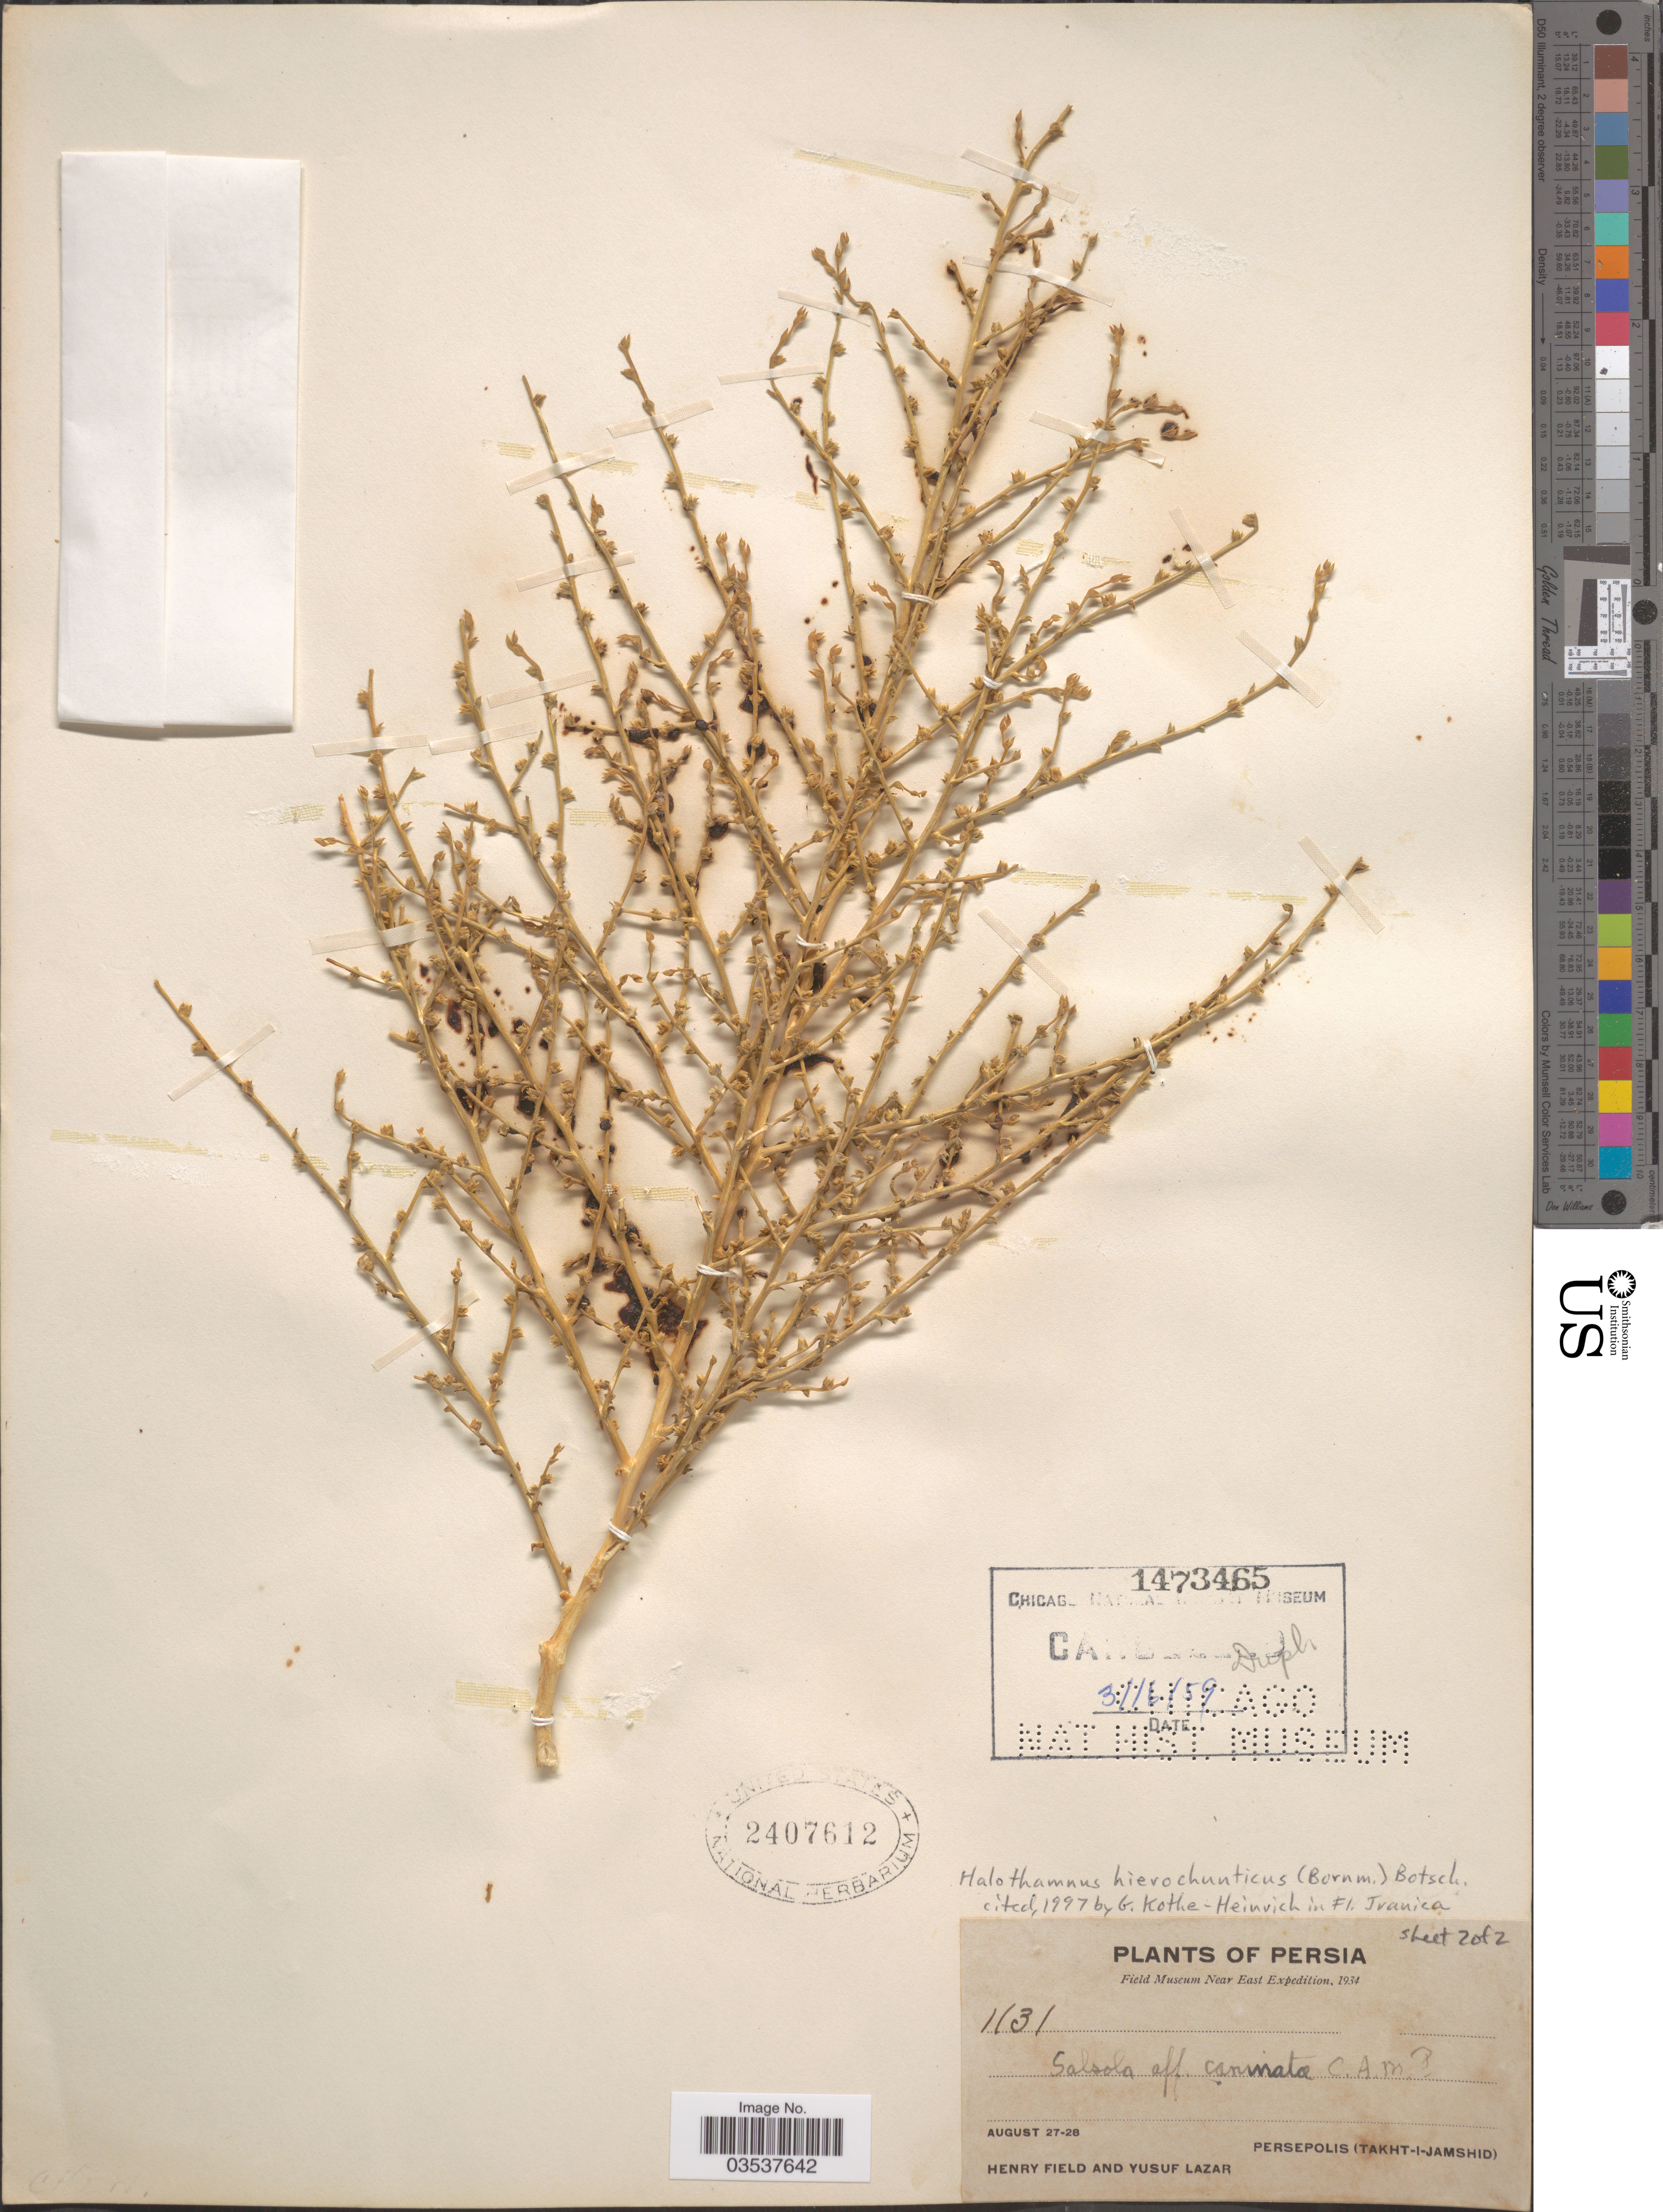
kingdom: Plantae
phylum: Tracheophyta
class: Magnoliopsida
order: Caryophyllales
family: Amaranthaceae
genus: Halothamnus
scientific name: Halothamnus hierochunticus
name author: (Bornm.) Botsch.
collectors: H. Field & Y. Lazar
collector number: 1131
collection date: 1934-08-27/1934-08-28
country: Iran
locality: Persia. Persepolis (Takht-I-Jamshid).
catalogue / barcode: US 2407612